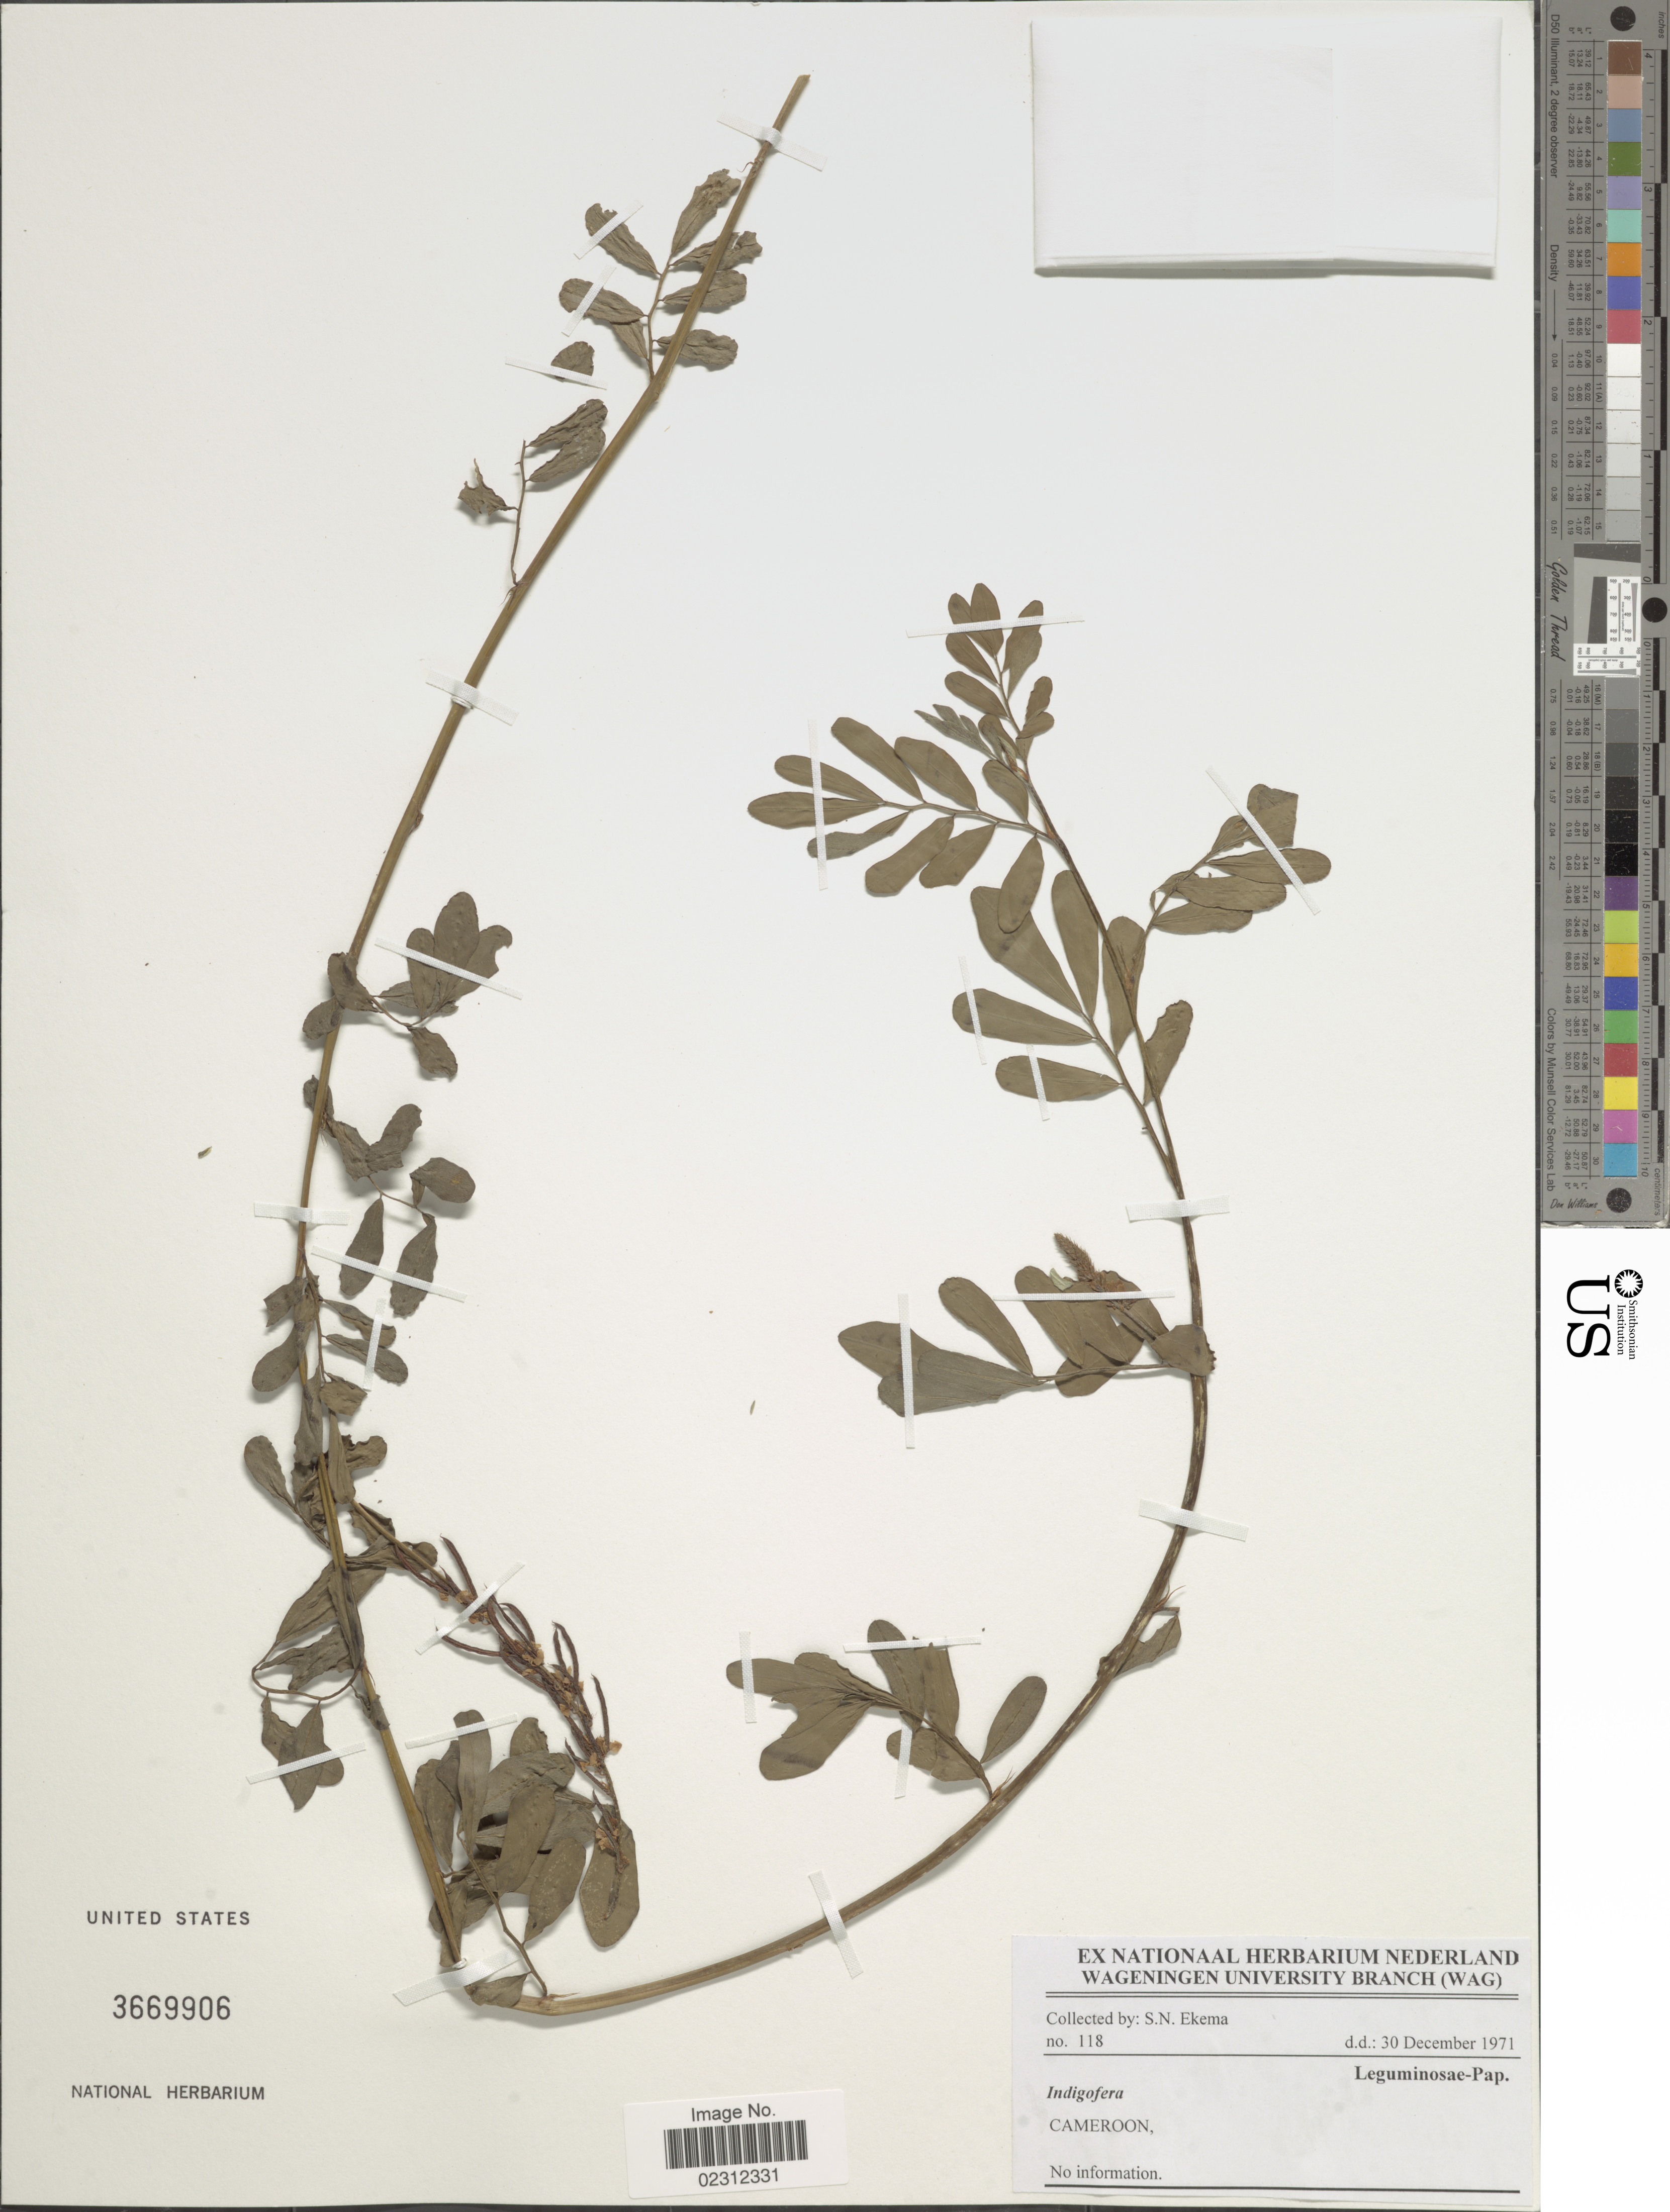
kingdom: Plantae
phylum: Tracheophyta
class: Magnoliopsida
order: Fabales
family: Fabaceae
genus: Indigofera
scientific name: Indigofera sp.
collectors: S. Ekema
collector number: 118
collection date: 1971-12-30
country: Cameroon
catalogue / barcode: US 3669906